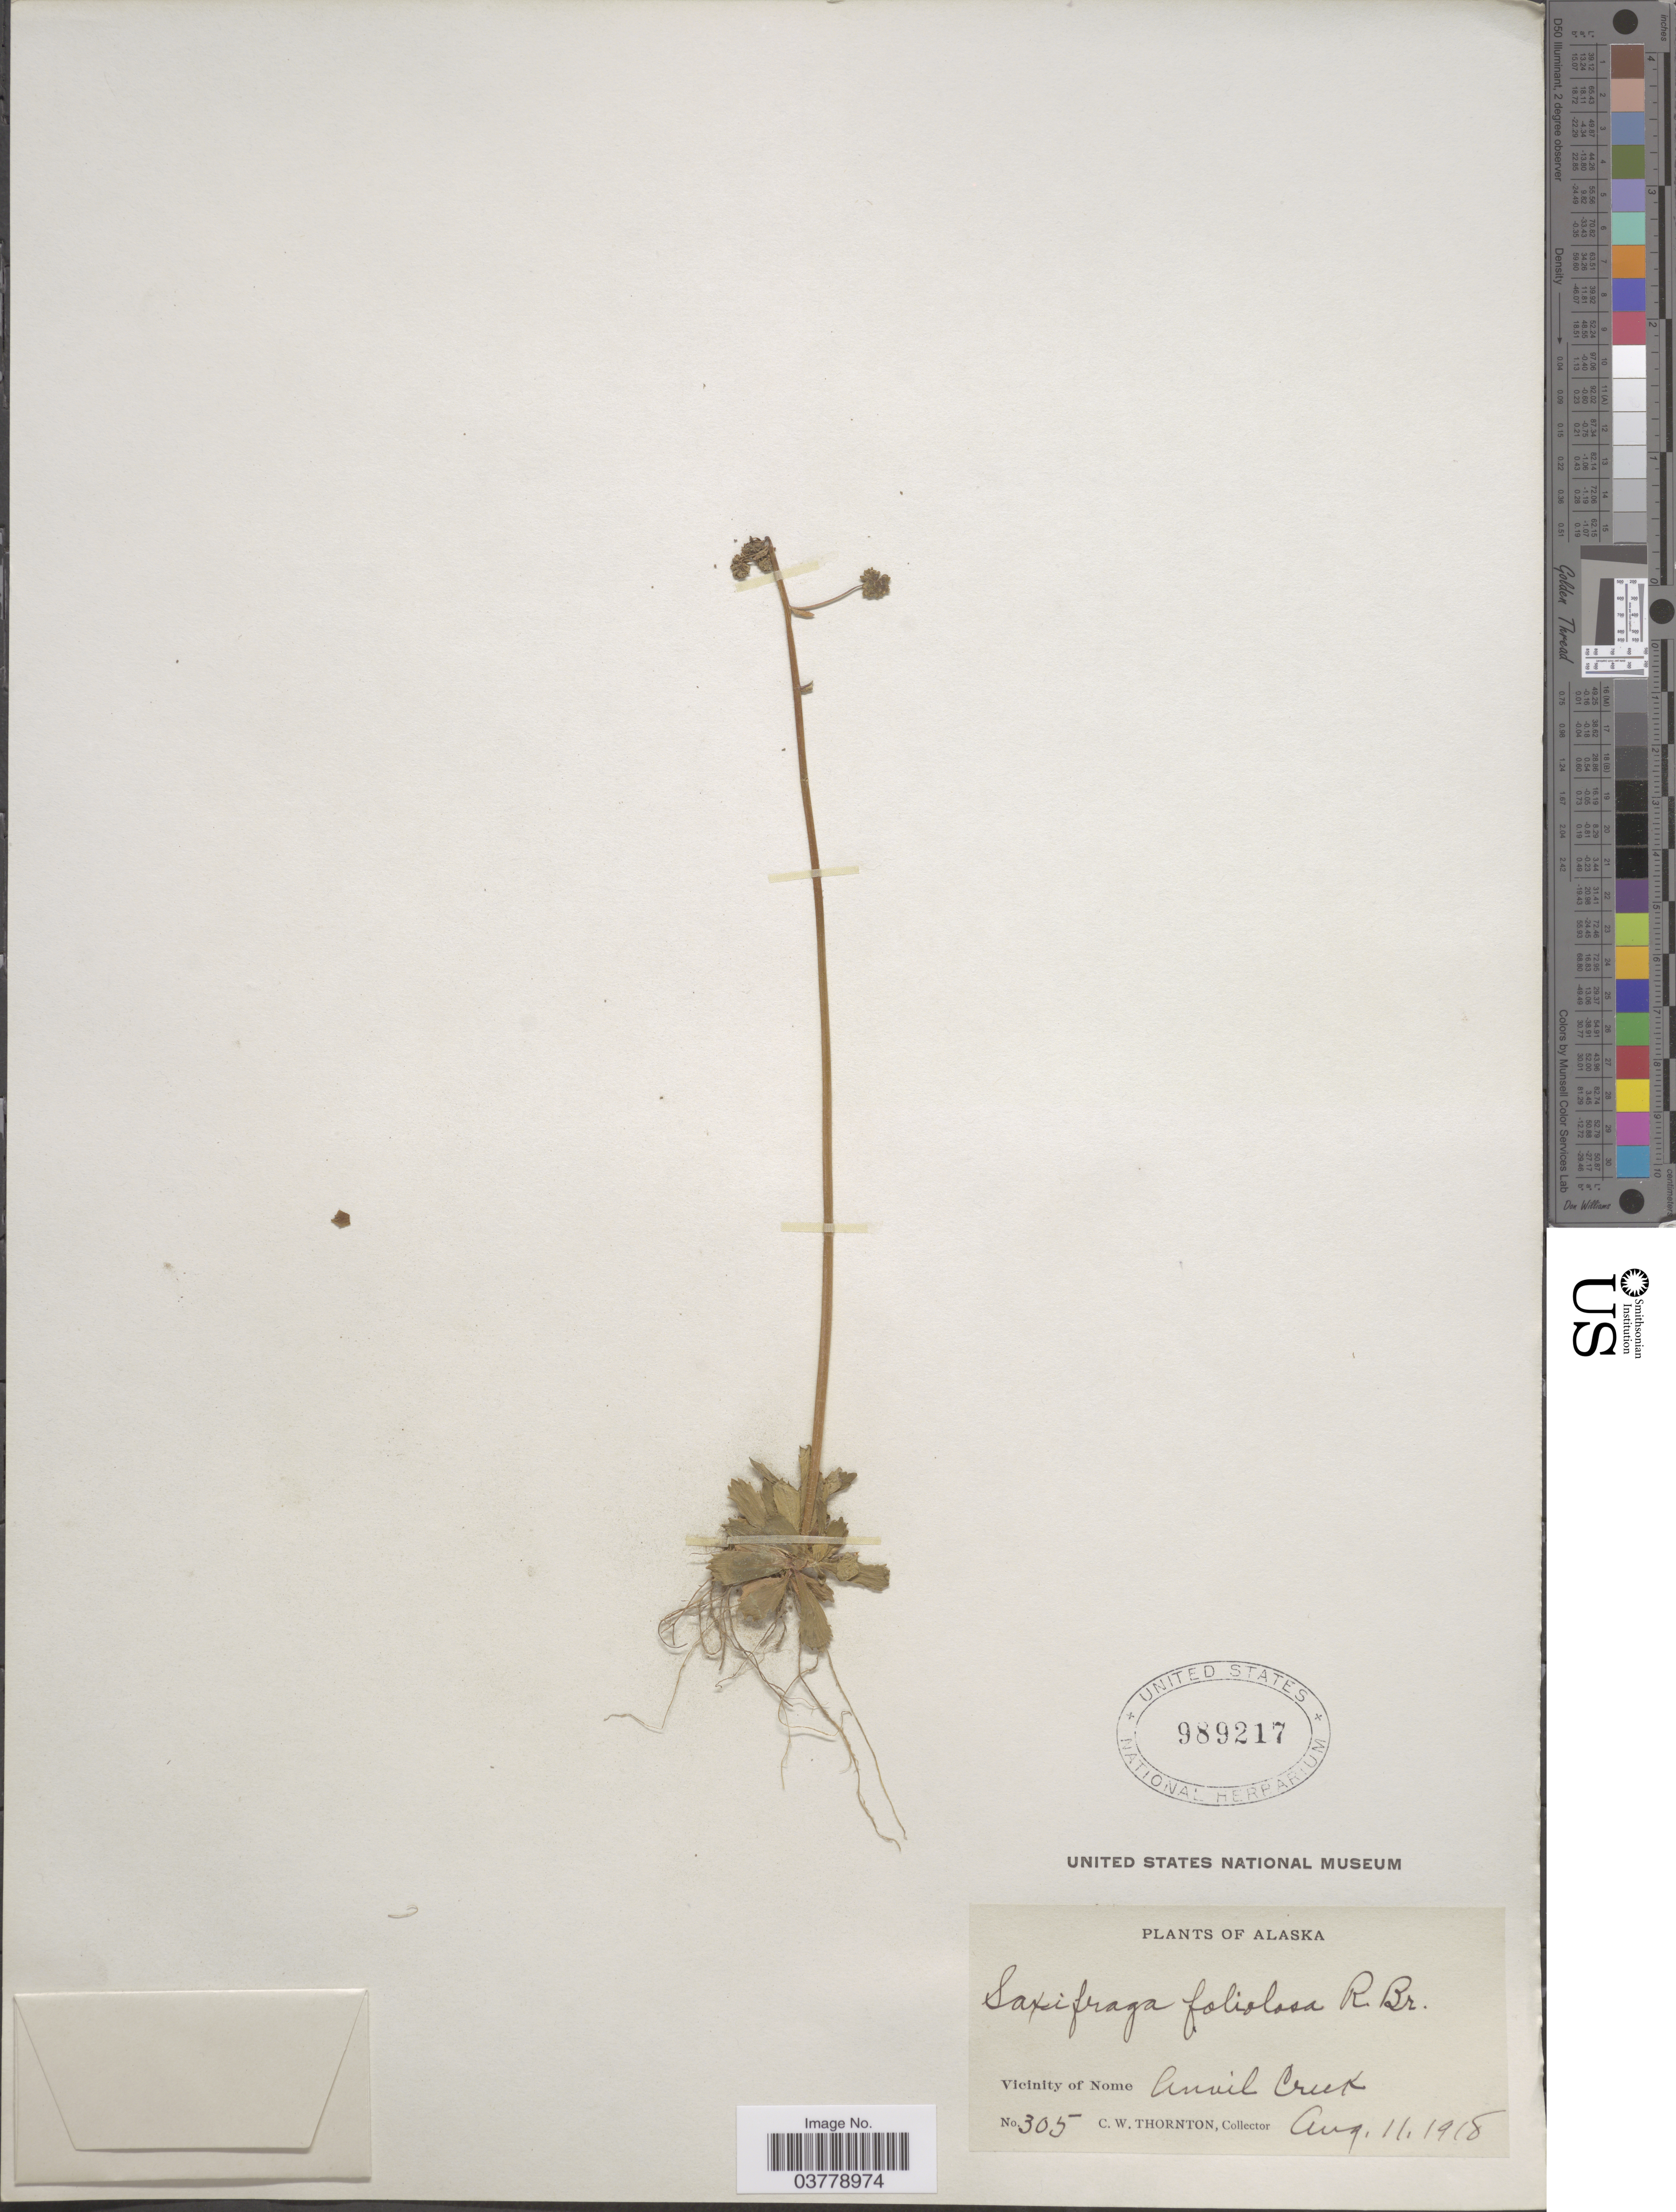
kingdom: Plantae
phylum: Tracheophyta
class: Magnoliopsida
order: Saxifragales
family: Saxifragaceae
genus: Micranthes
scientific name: Micranthes foliolosa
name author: (R. Br.) Gornall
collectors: C. Thornton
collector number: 305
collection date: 1918-08-11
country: United States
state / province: Alaska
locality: Vicinity of Nome. Anvil Creek.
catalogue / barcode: US 989217